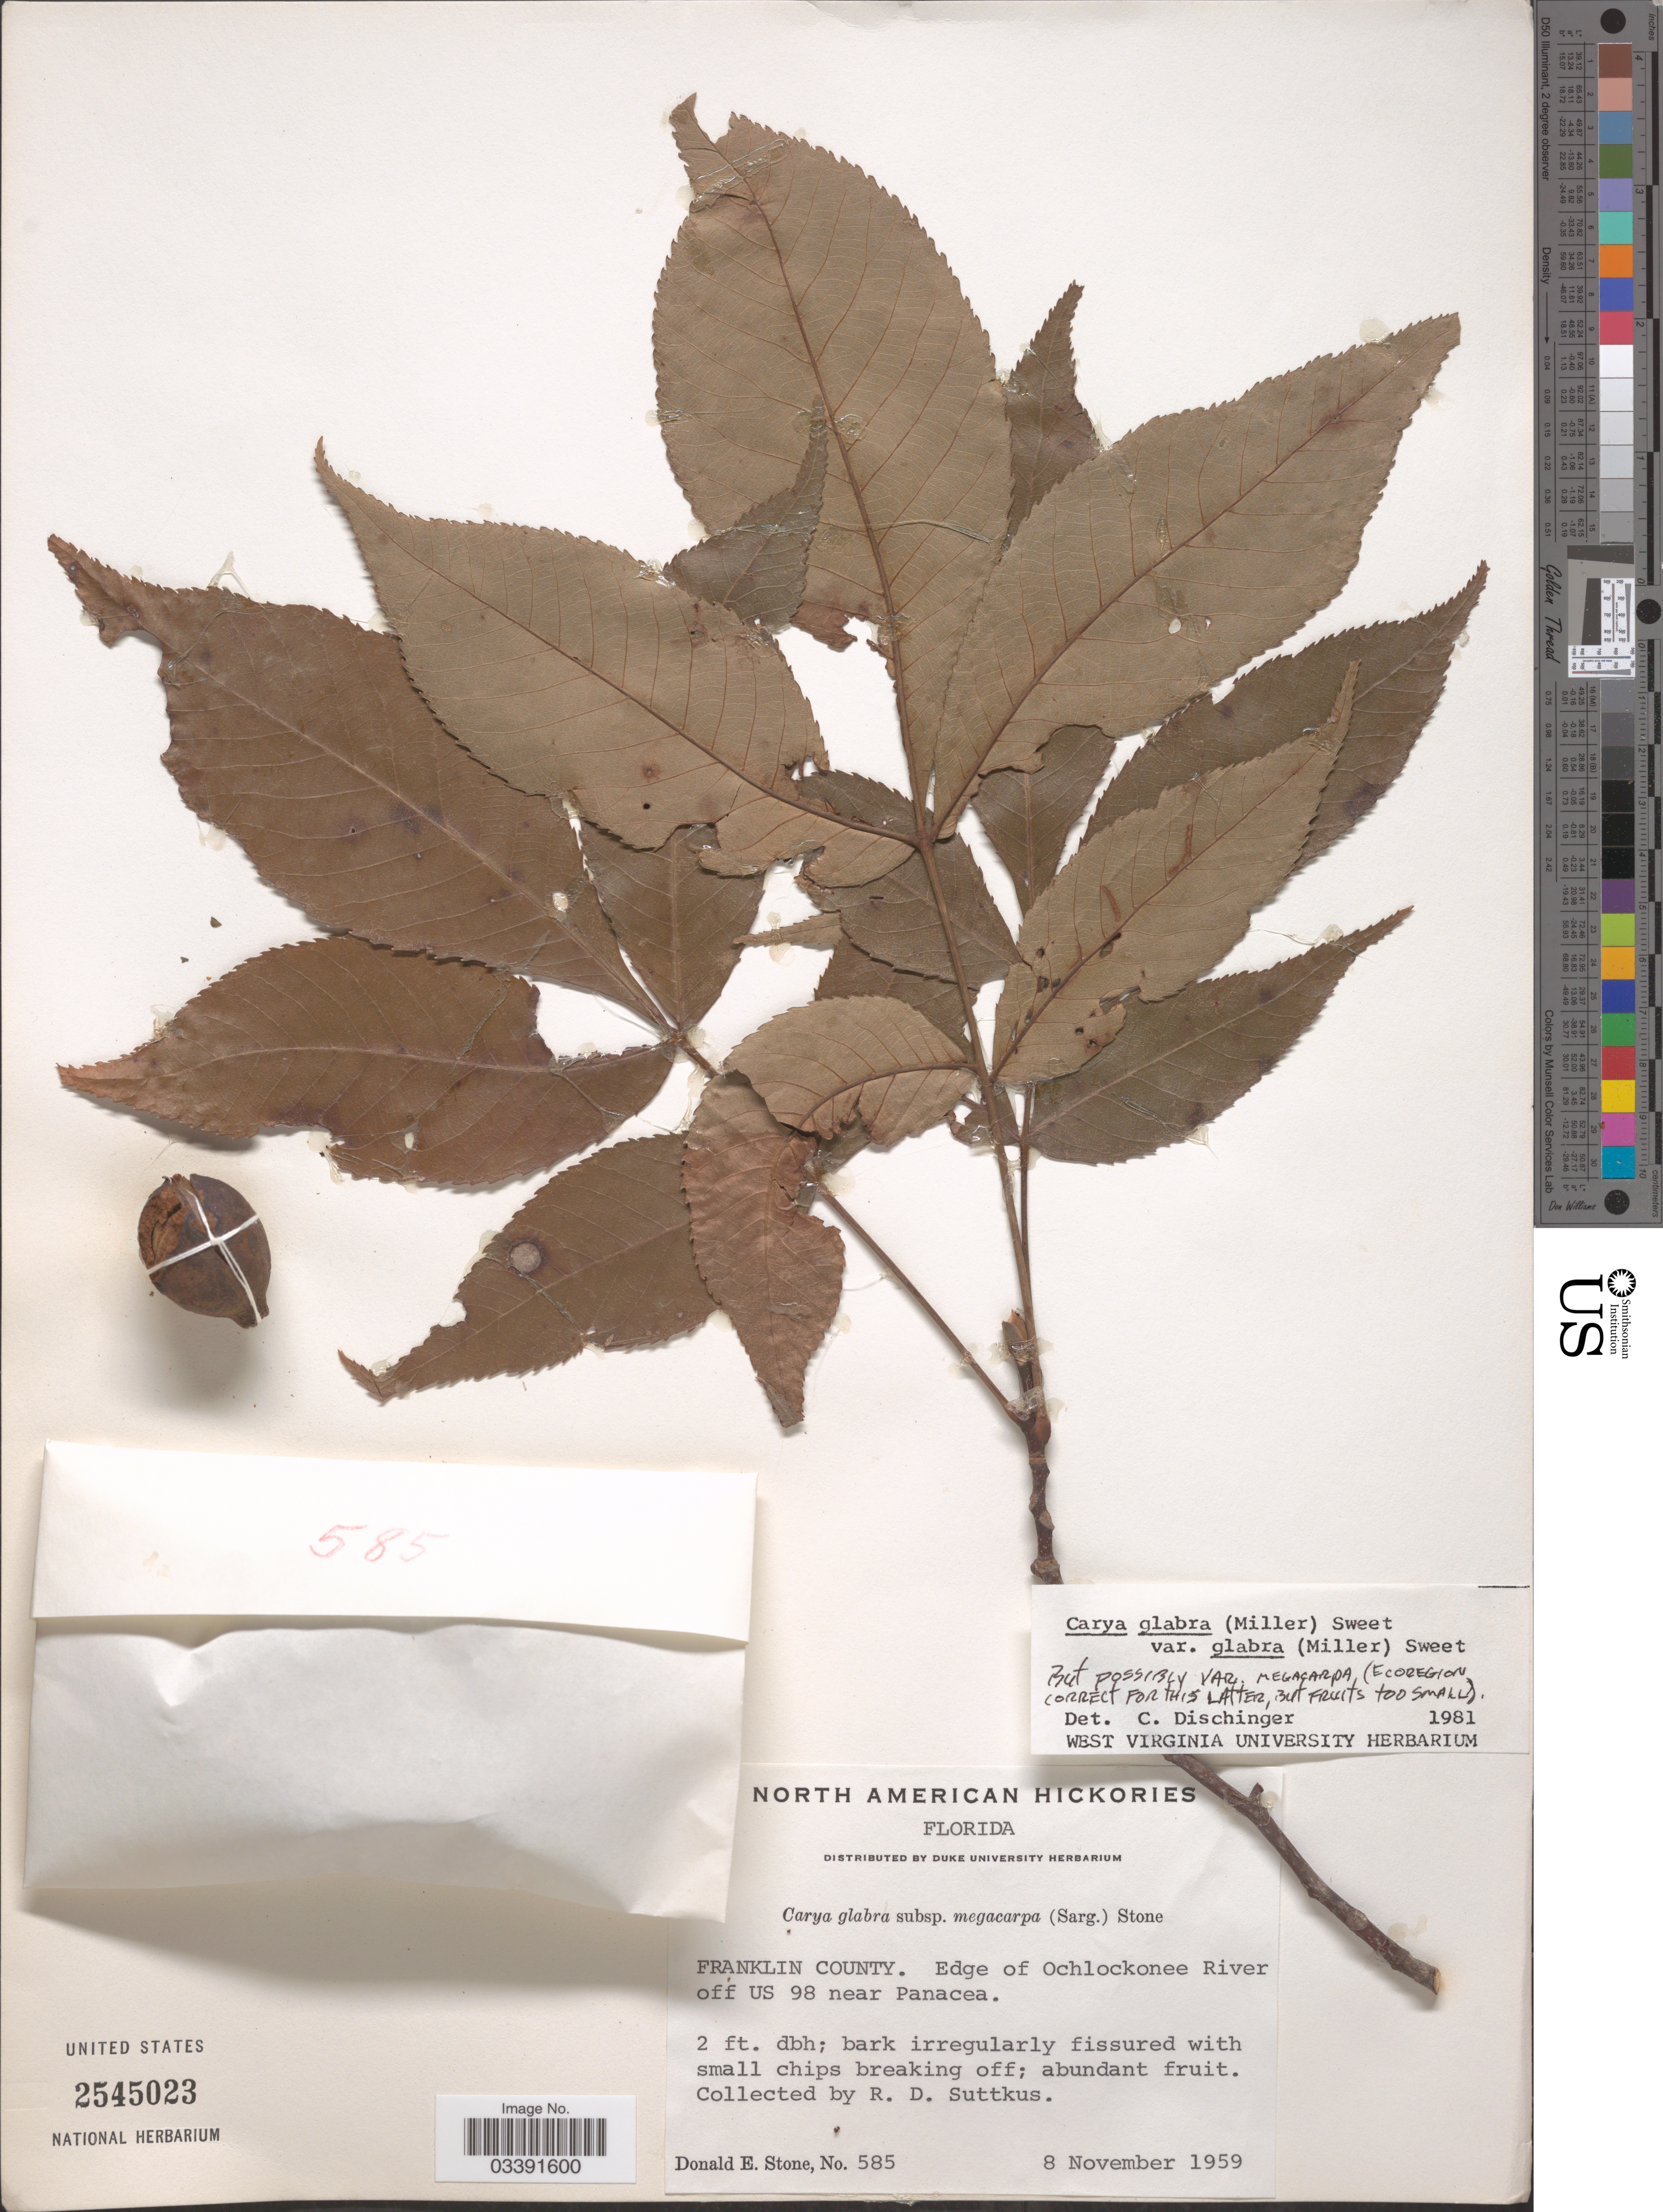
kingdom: Plantae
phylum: Tracheophyta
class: Magnoliopsida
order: Fagales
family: Juglandaceae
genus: Carya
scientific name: Carya glabra var. glabra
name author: (Mill.) Sweet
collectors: R. Suttkus & D. Stone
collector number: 585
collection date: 1959-11-08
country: United States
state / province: Florida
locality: Franklin County. Edge of Ochlockonee River off US 98 near Panacea.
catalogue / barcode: US 2545023